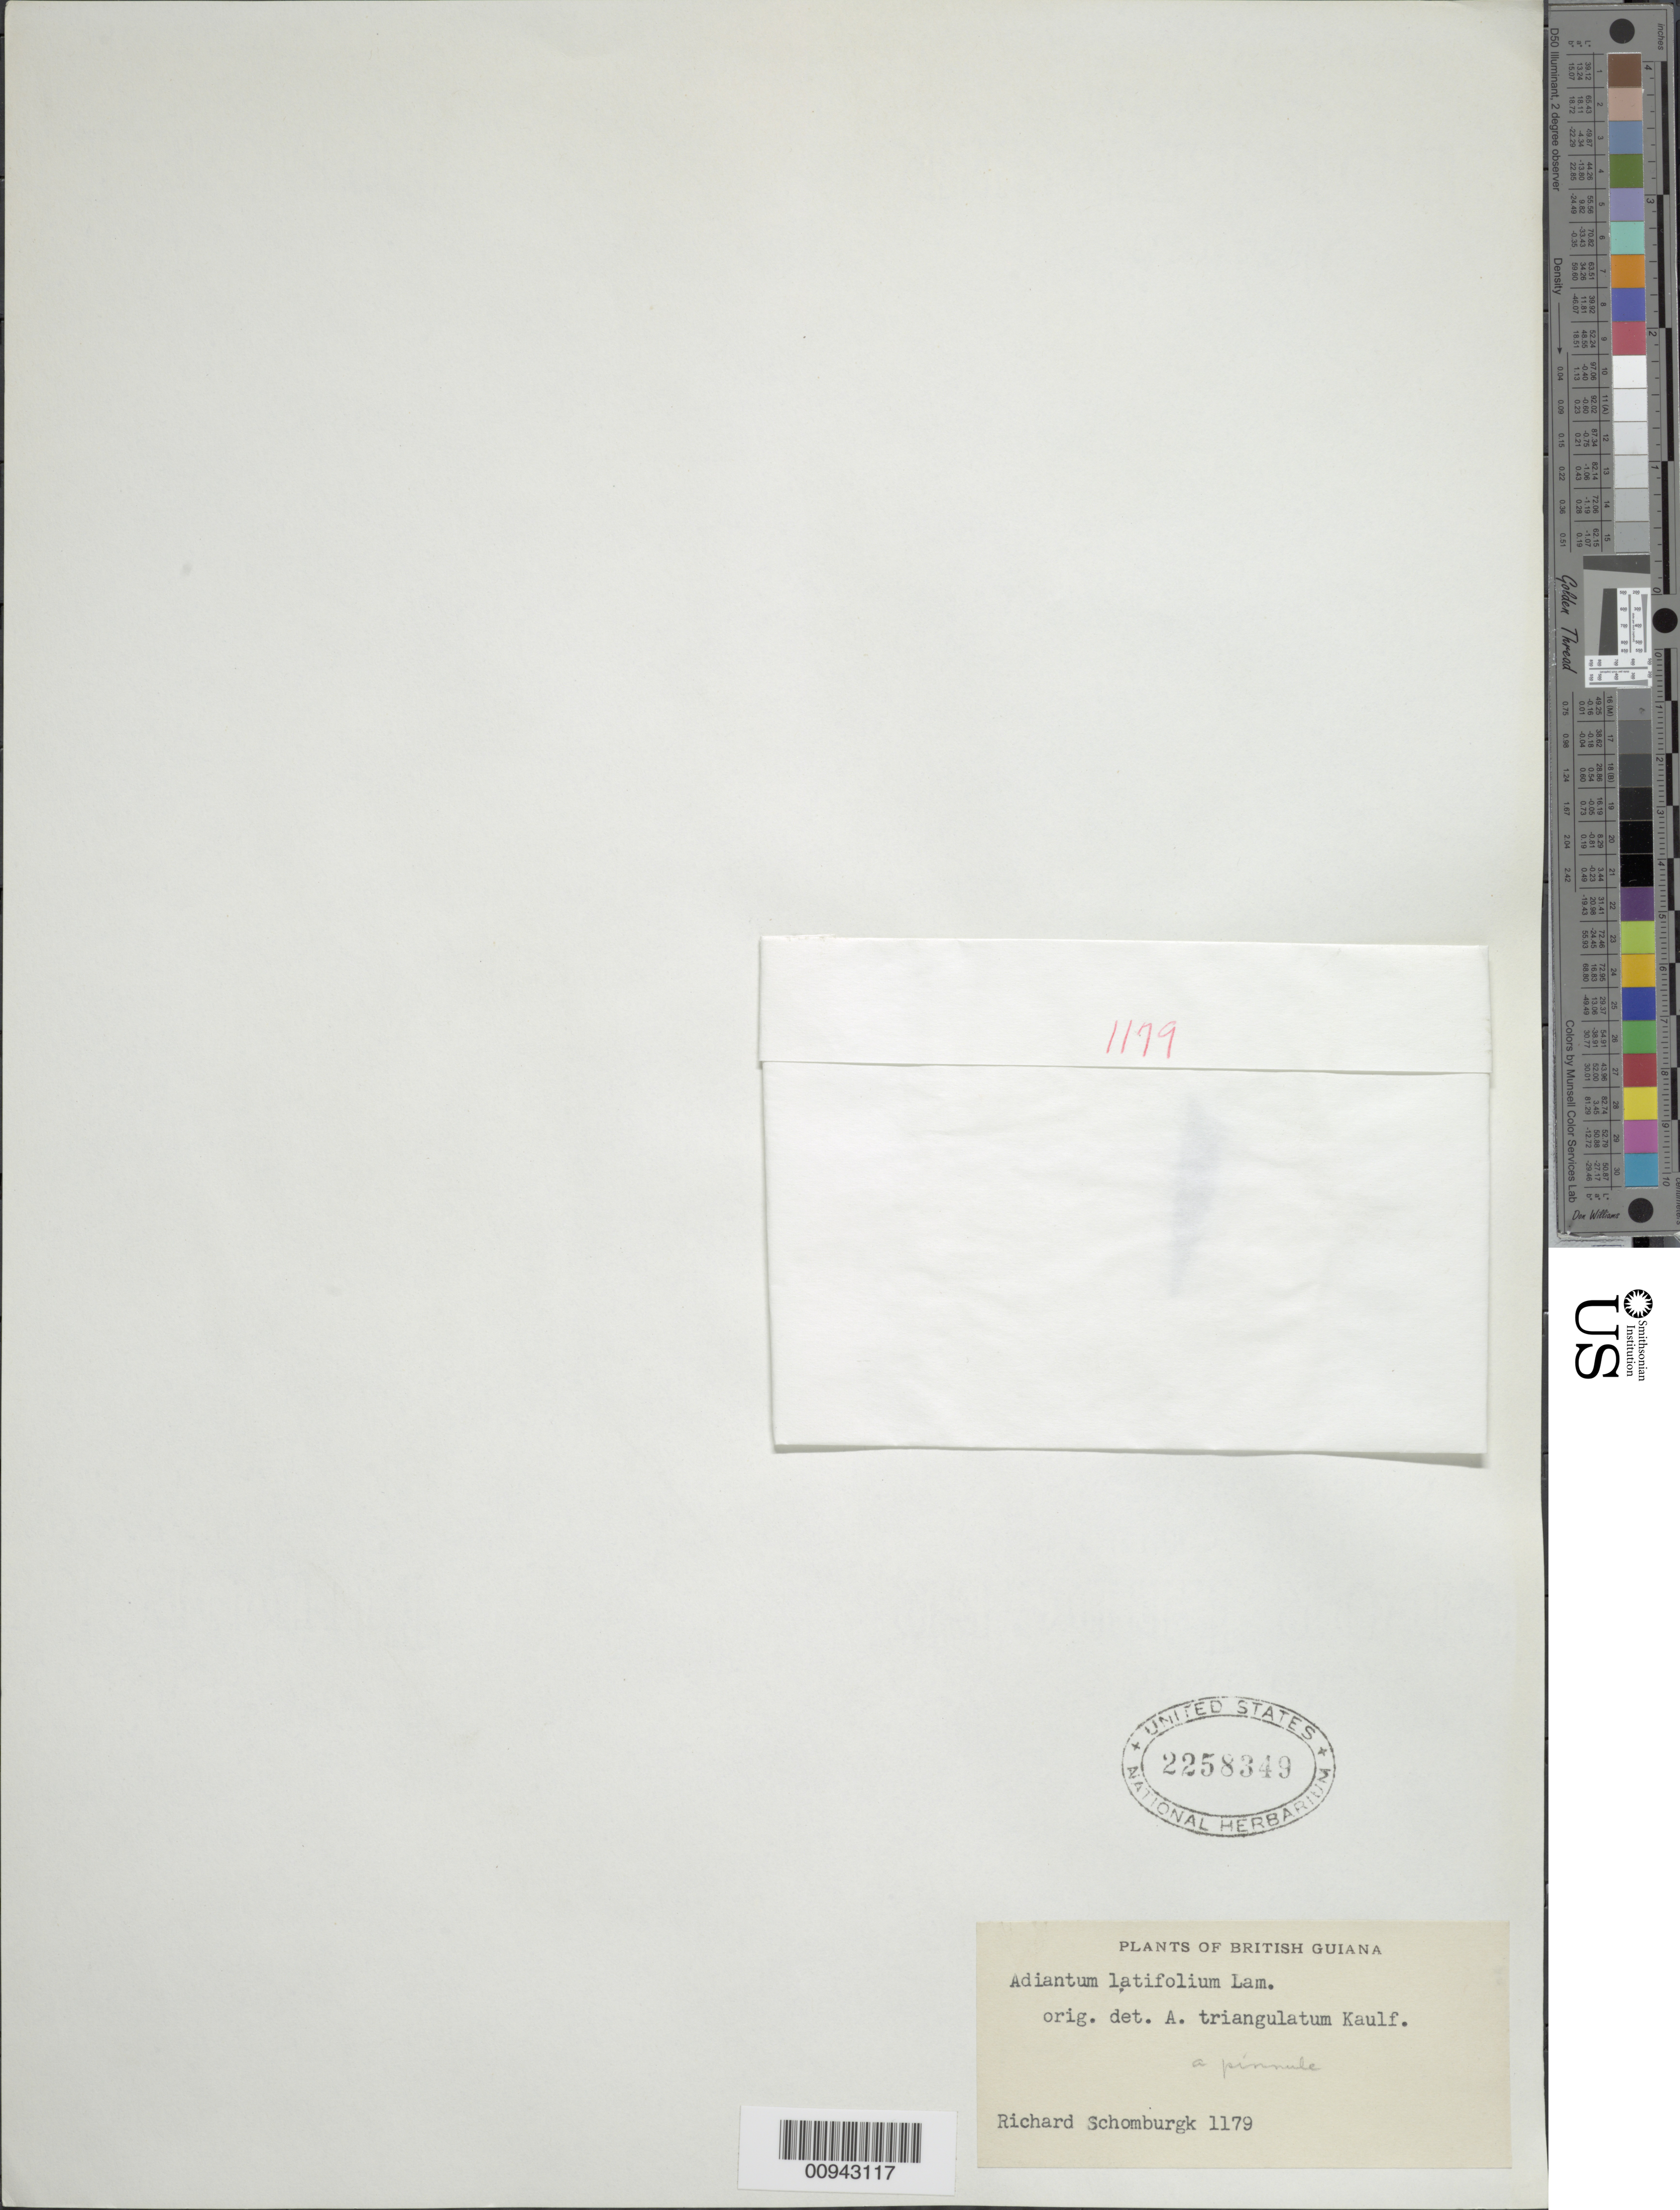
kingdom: Plantae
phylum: Tracheophyta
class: Polypodiopsida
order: Polypodiales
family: Pteridaceae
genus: Adiantum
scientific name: Adiantum latifolium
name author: Lam.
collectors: -- Schomburgk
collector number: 1179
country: Guyana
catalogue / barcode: US 2258349